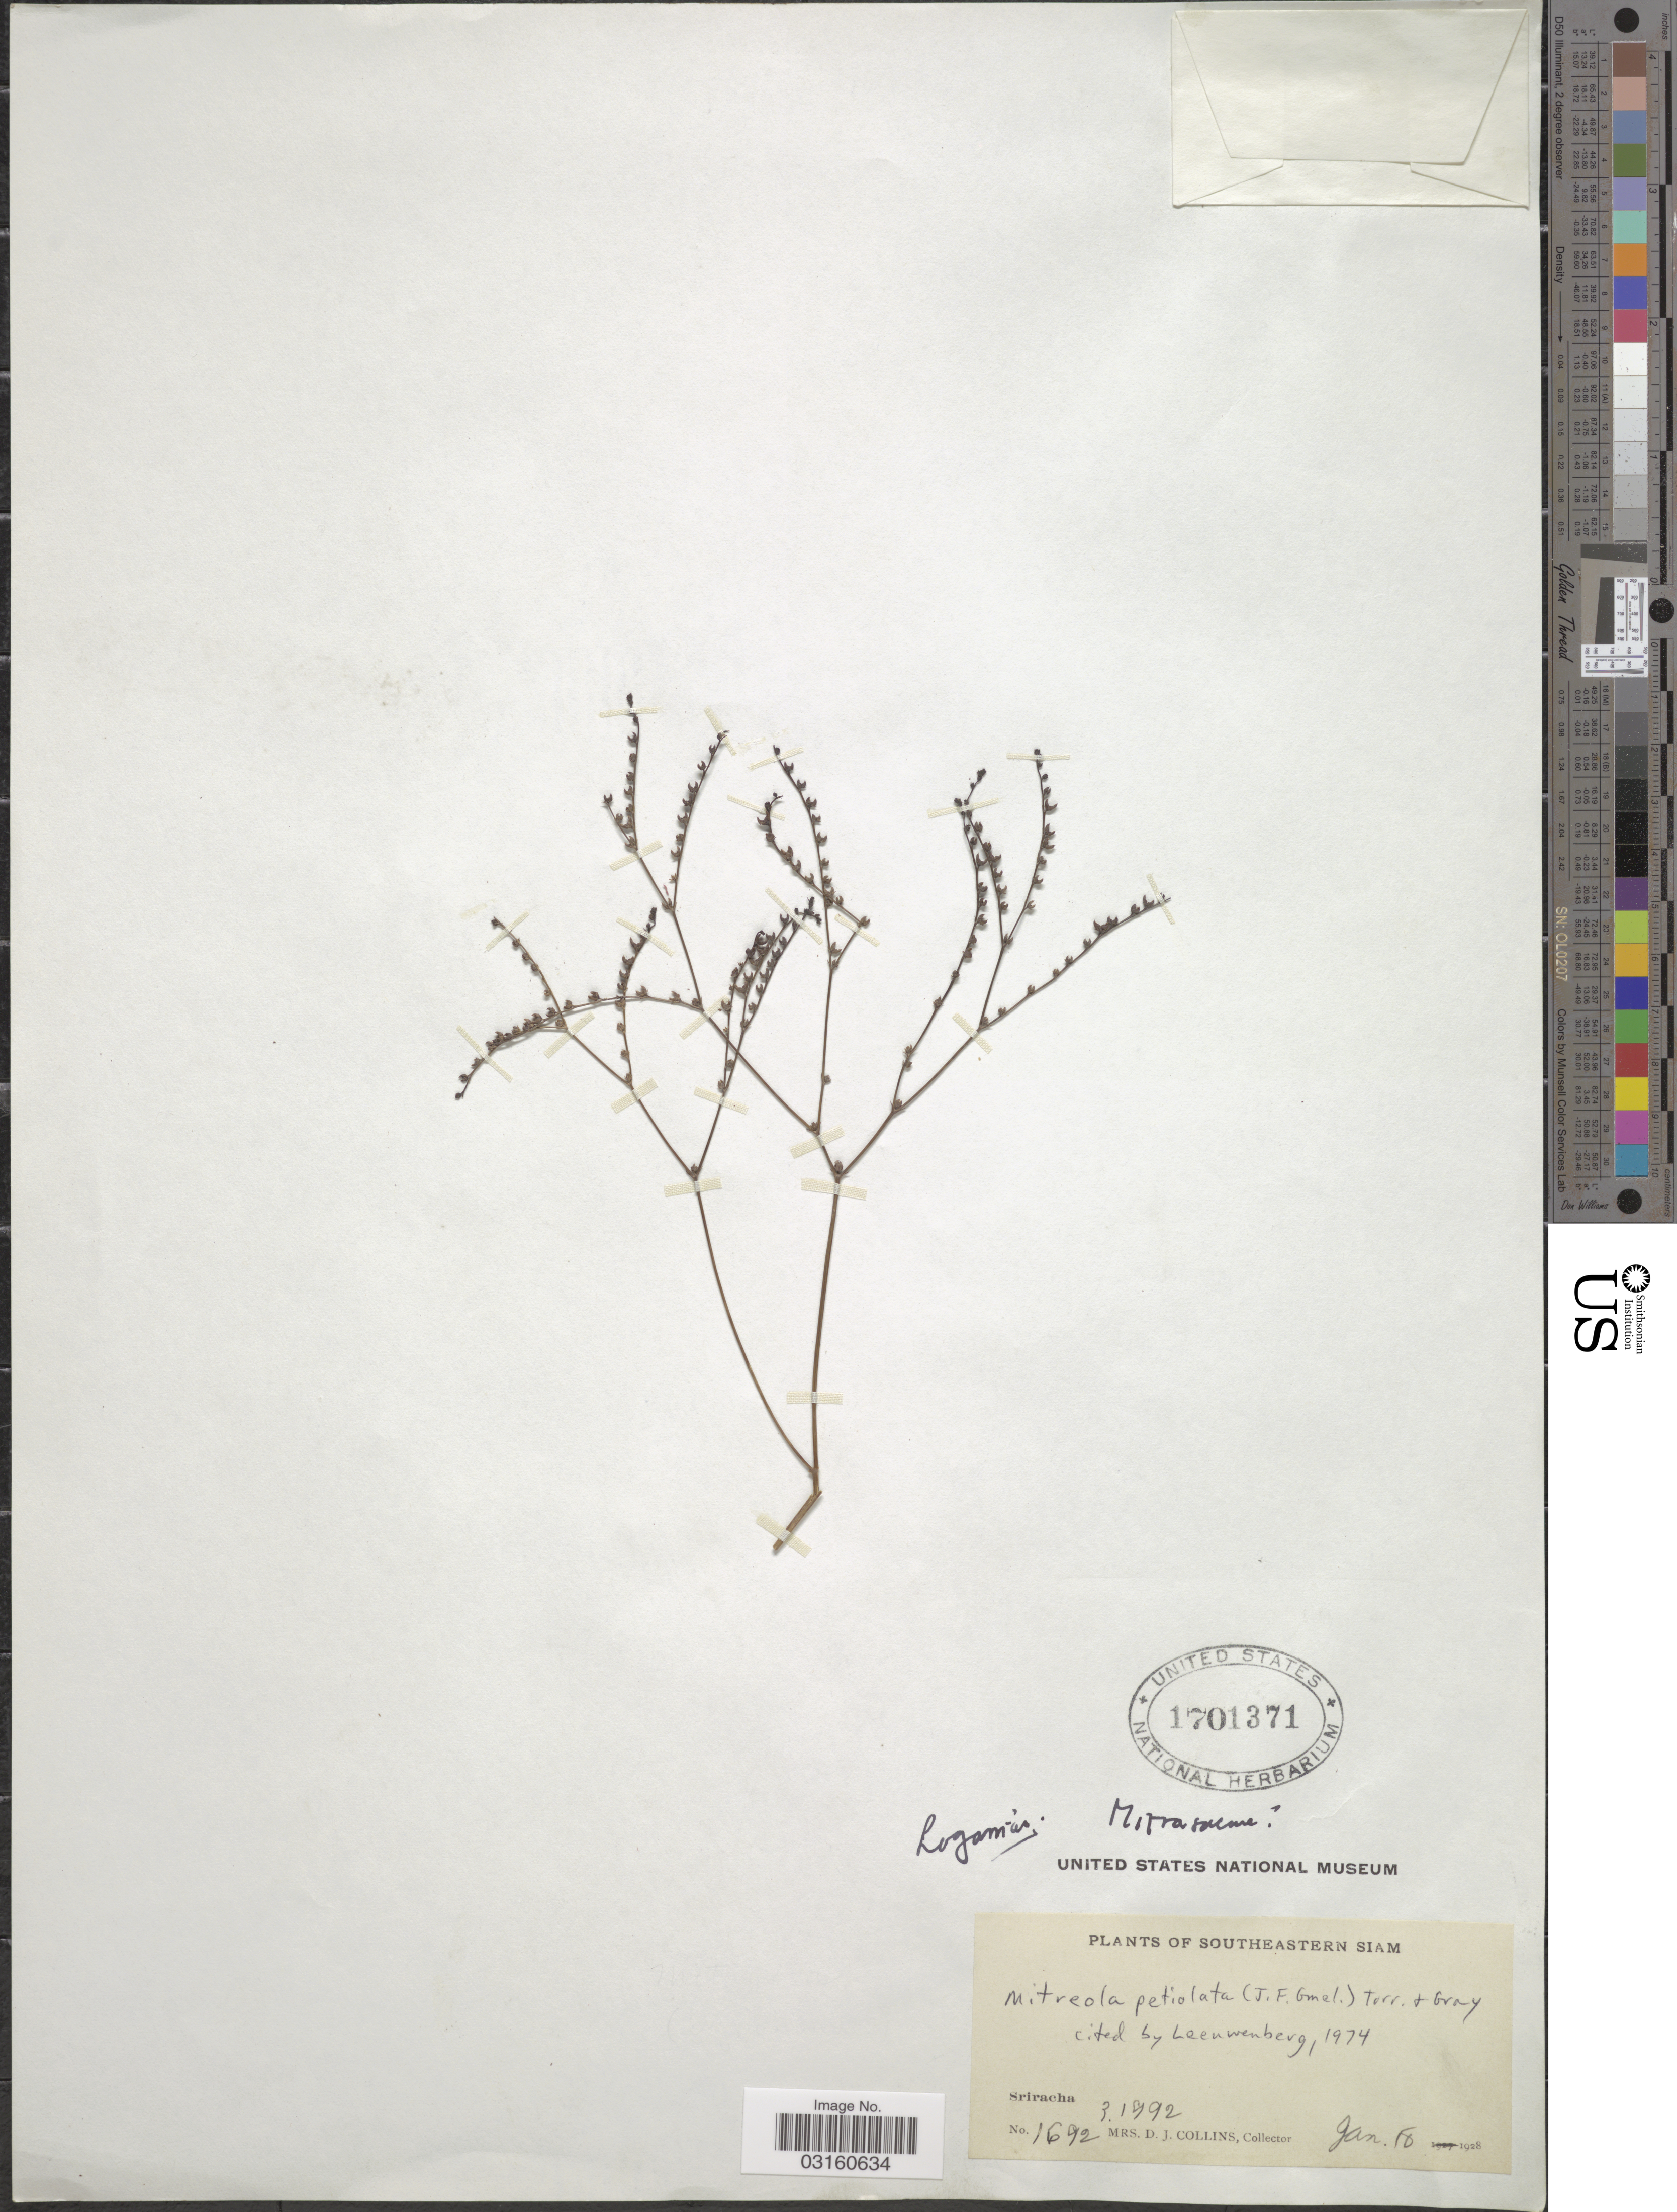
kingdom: Plantae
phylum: Tracheophyta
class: Magnoliopsida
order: Gentianales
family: Loganiaceae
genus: Mitreola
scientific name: Mitreola petiolata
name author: (J.F. Gmel.) Torr. & A. Gray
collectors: Mrs. D. J. Collins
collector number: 1692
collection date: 1928-01-18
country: Thailand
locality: Southeastern Siam. Sriracha.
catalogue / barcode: US 1701371